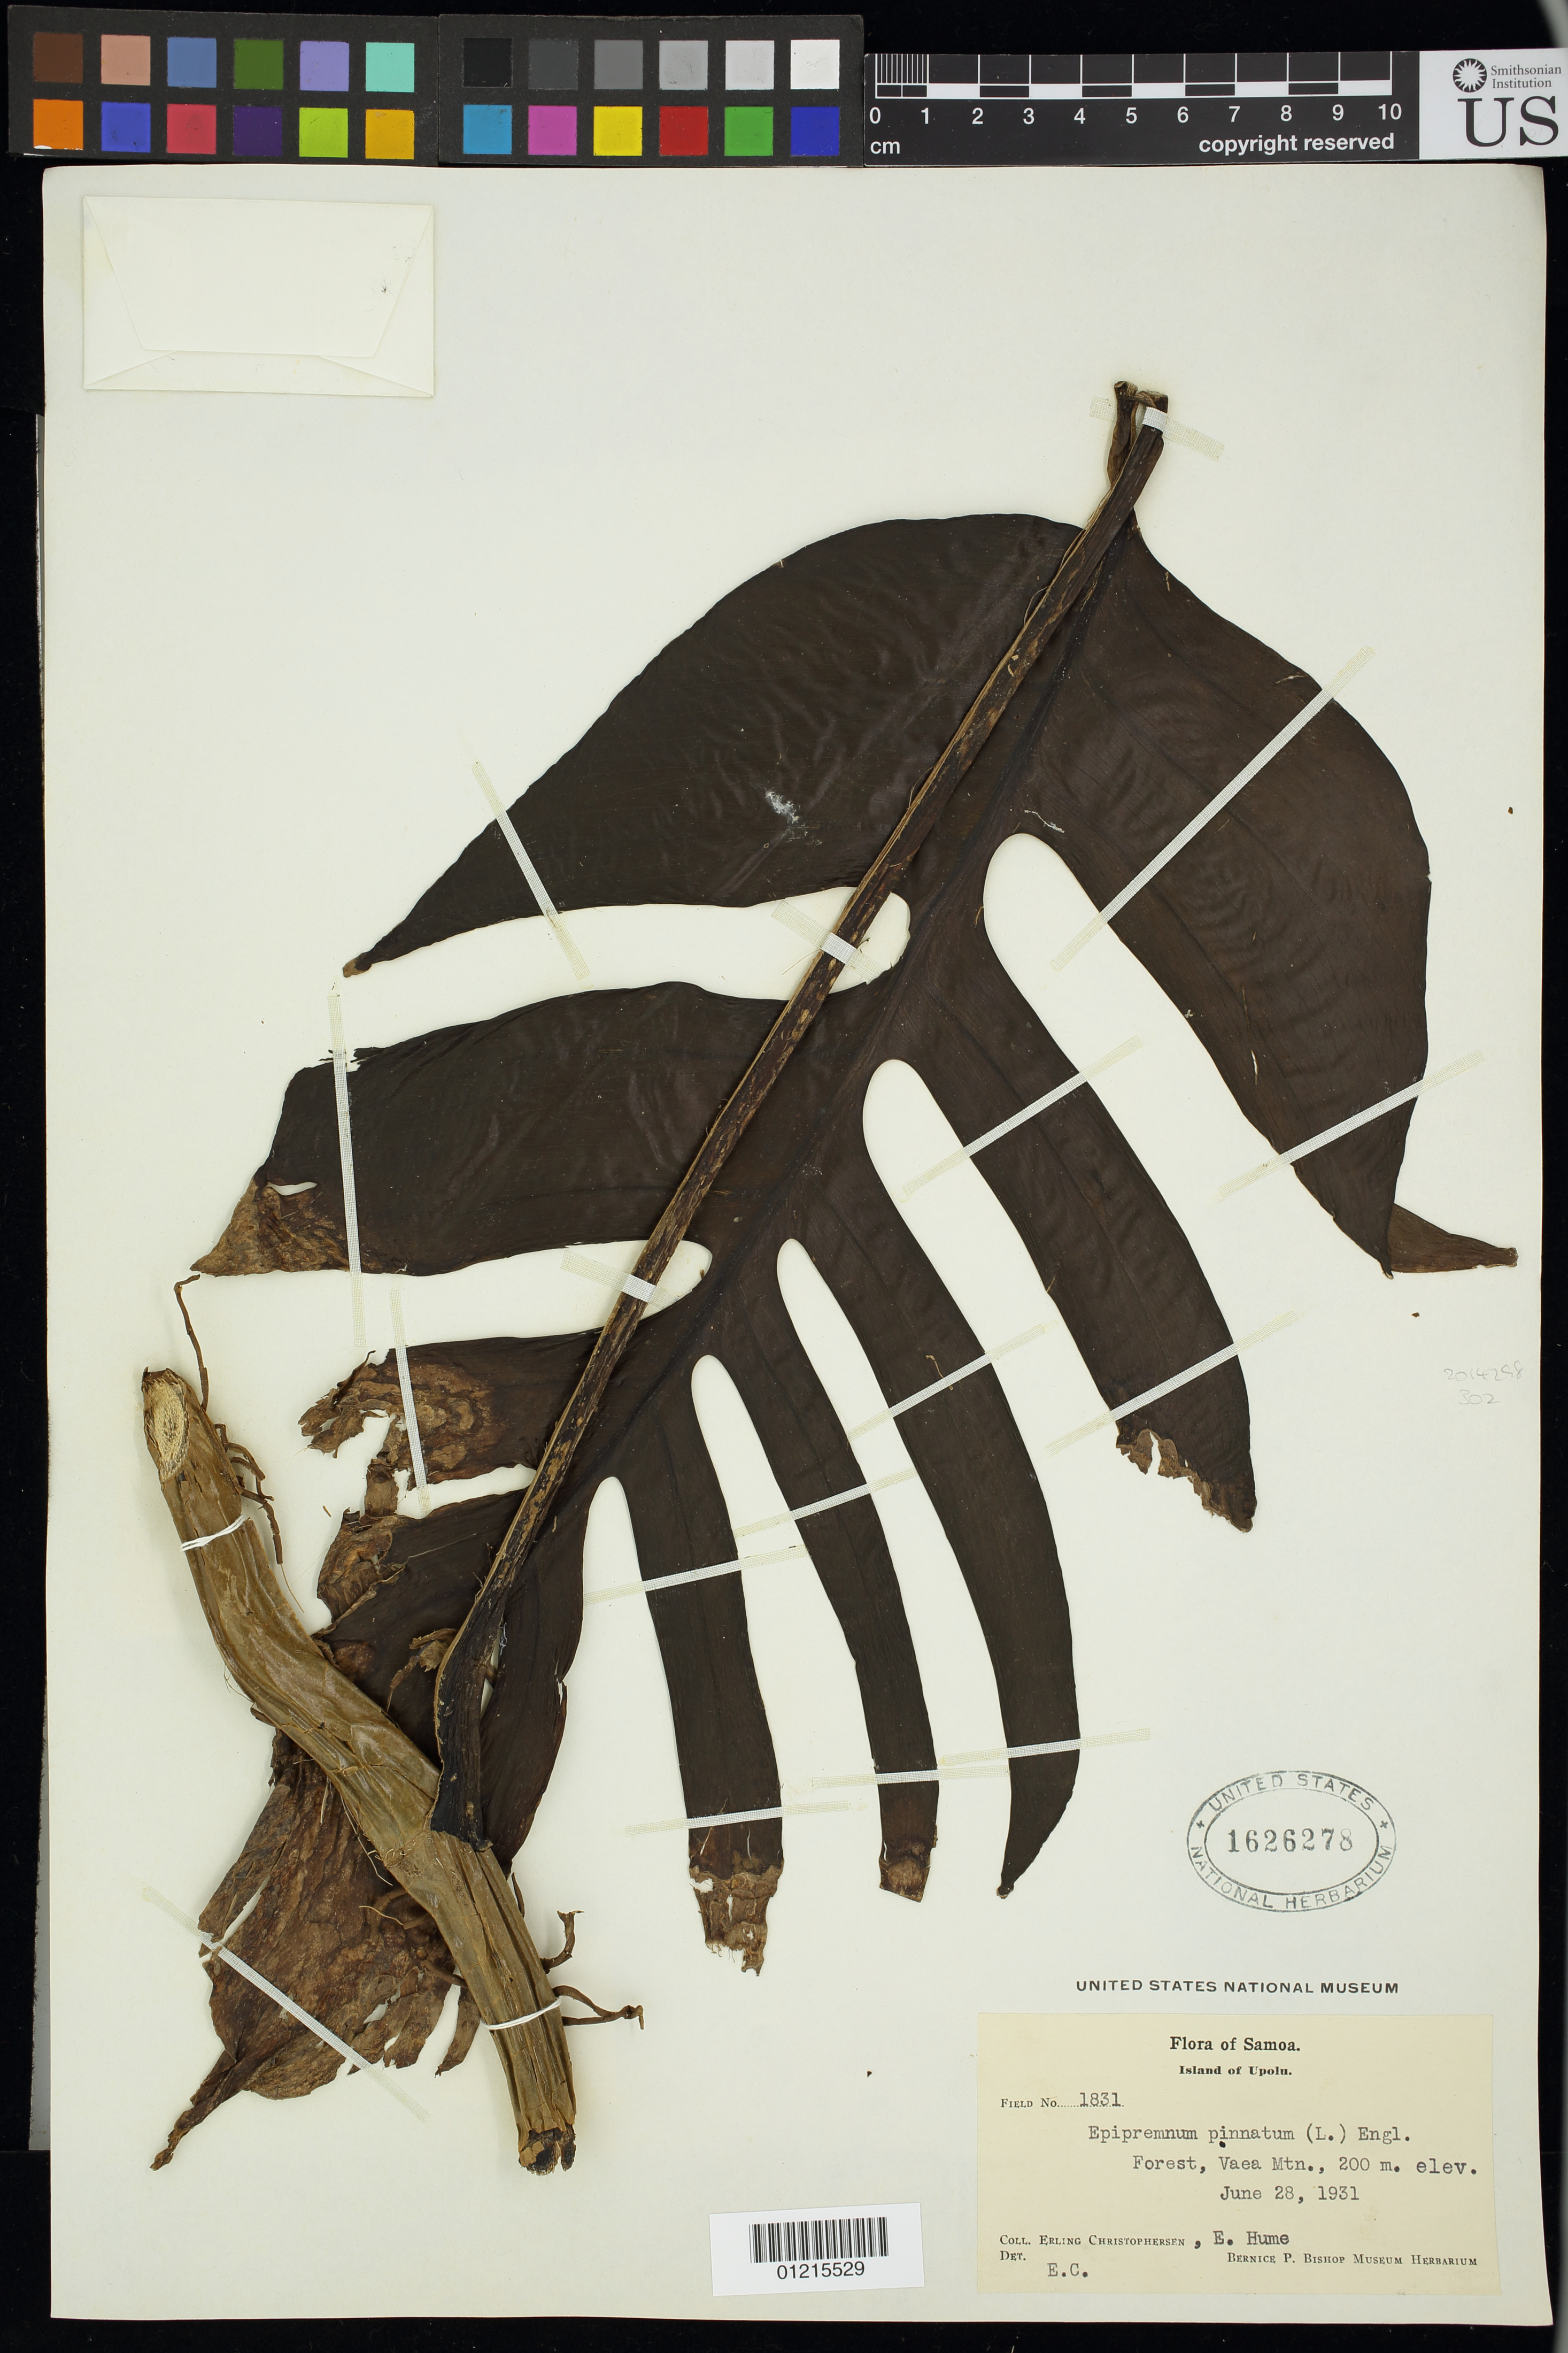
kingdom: Plantae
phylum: Tracheophyta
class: Liliopsida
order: Alismatales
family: Araceae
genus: Epipremnum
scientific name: Epipremnum pinnatum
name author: (L.) Engl.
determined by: Christophersen, Erling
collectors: E. Christophersen & E. Hume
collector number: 1831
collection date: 1931-06-28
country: Samoa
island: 'Upolu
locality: Vaea mtn.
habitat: forest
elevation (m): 200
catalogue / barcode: US 1626278